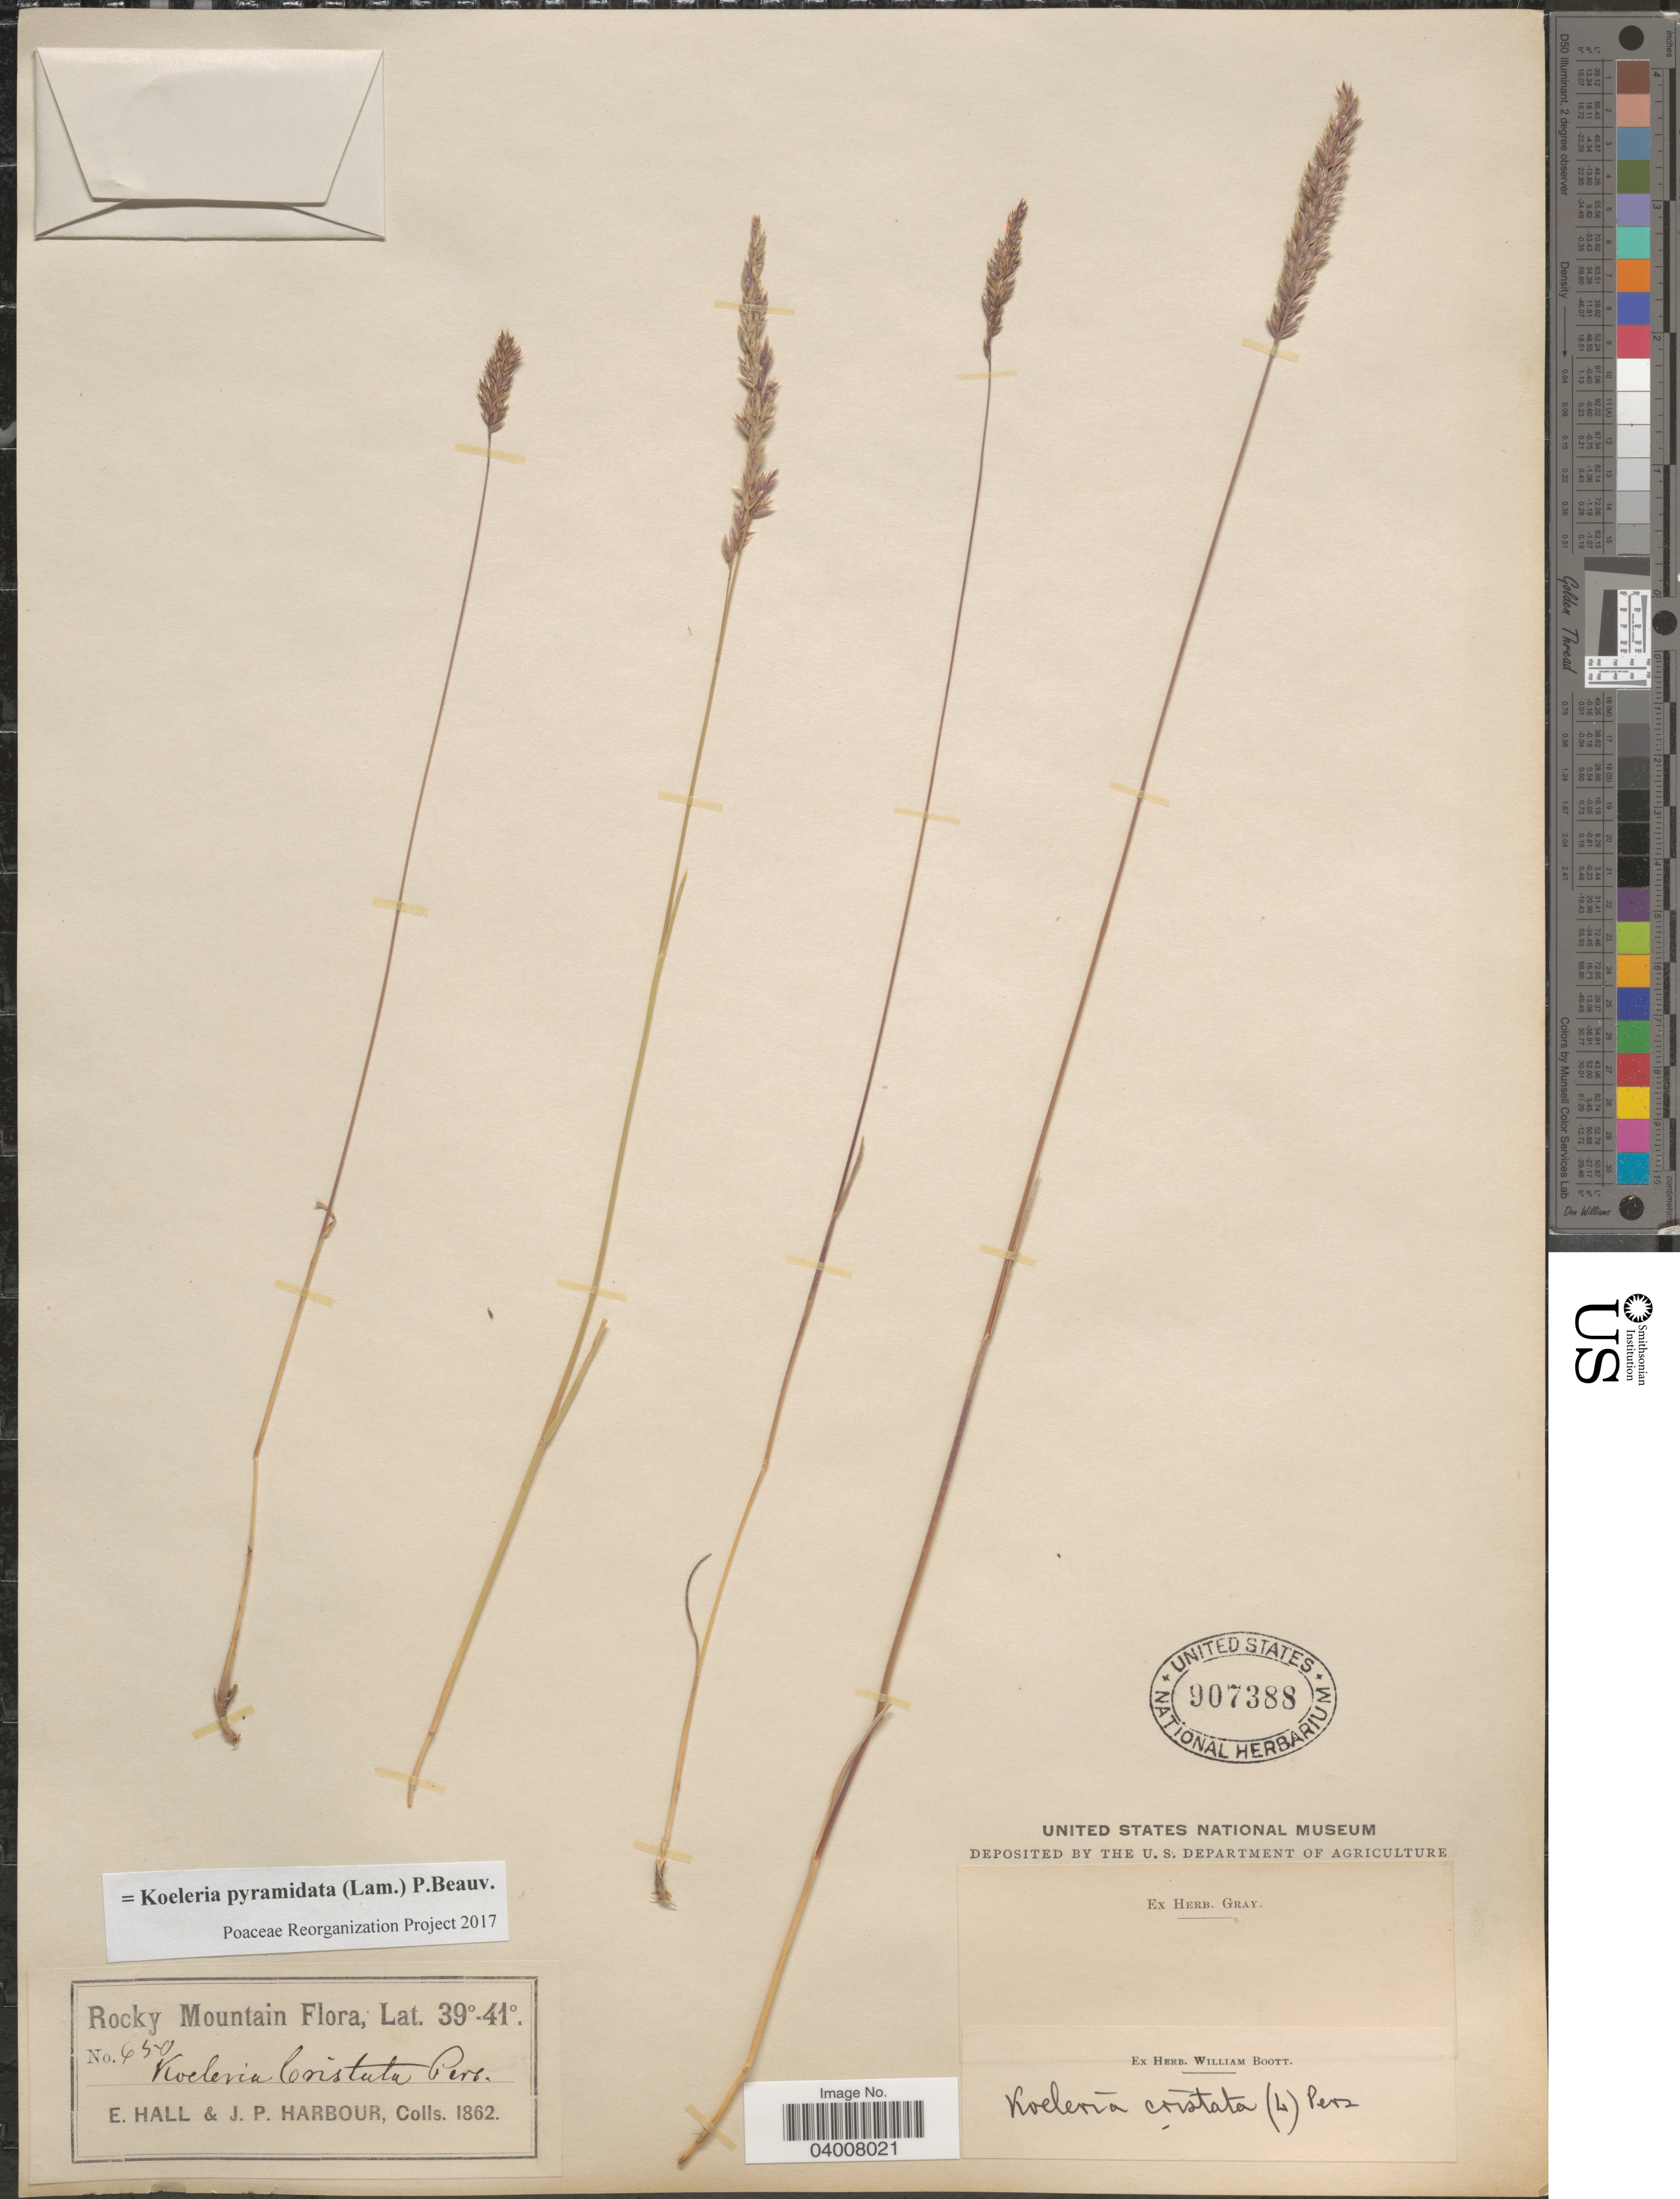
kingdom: Plantae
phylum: Tracheophyta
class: Liliopsida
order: Poales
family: Poaceae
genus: Koeleria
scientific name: Koeleria pyramidata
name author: (Lam.) P. Beauv.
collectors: E. Hall & J. Harbour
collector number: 650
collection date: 1862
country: United States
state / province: Colorado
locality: Rocky Mountain.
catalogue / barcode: US 907388